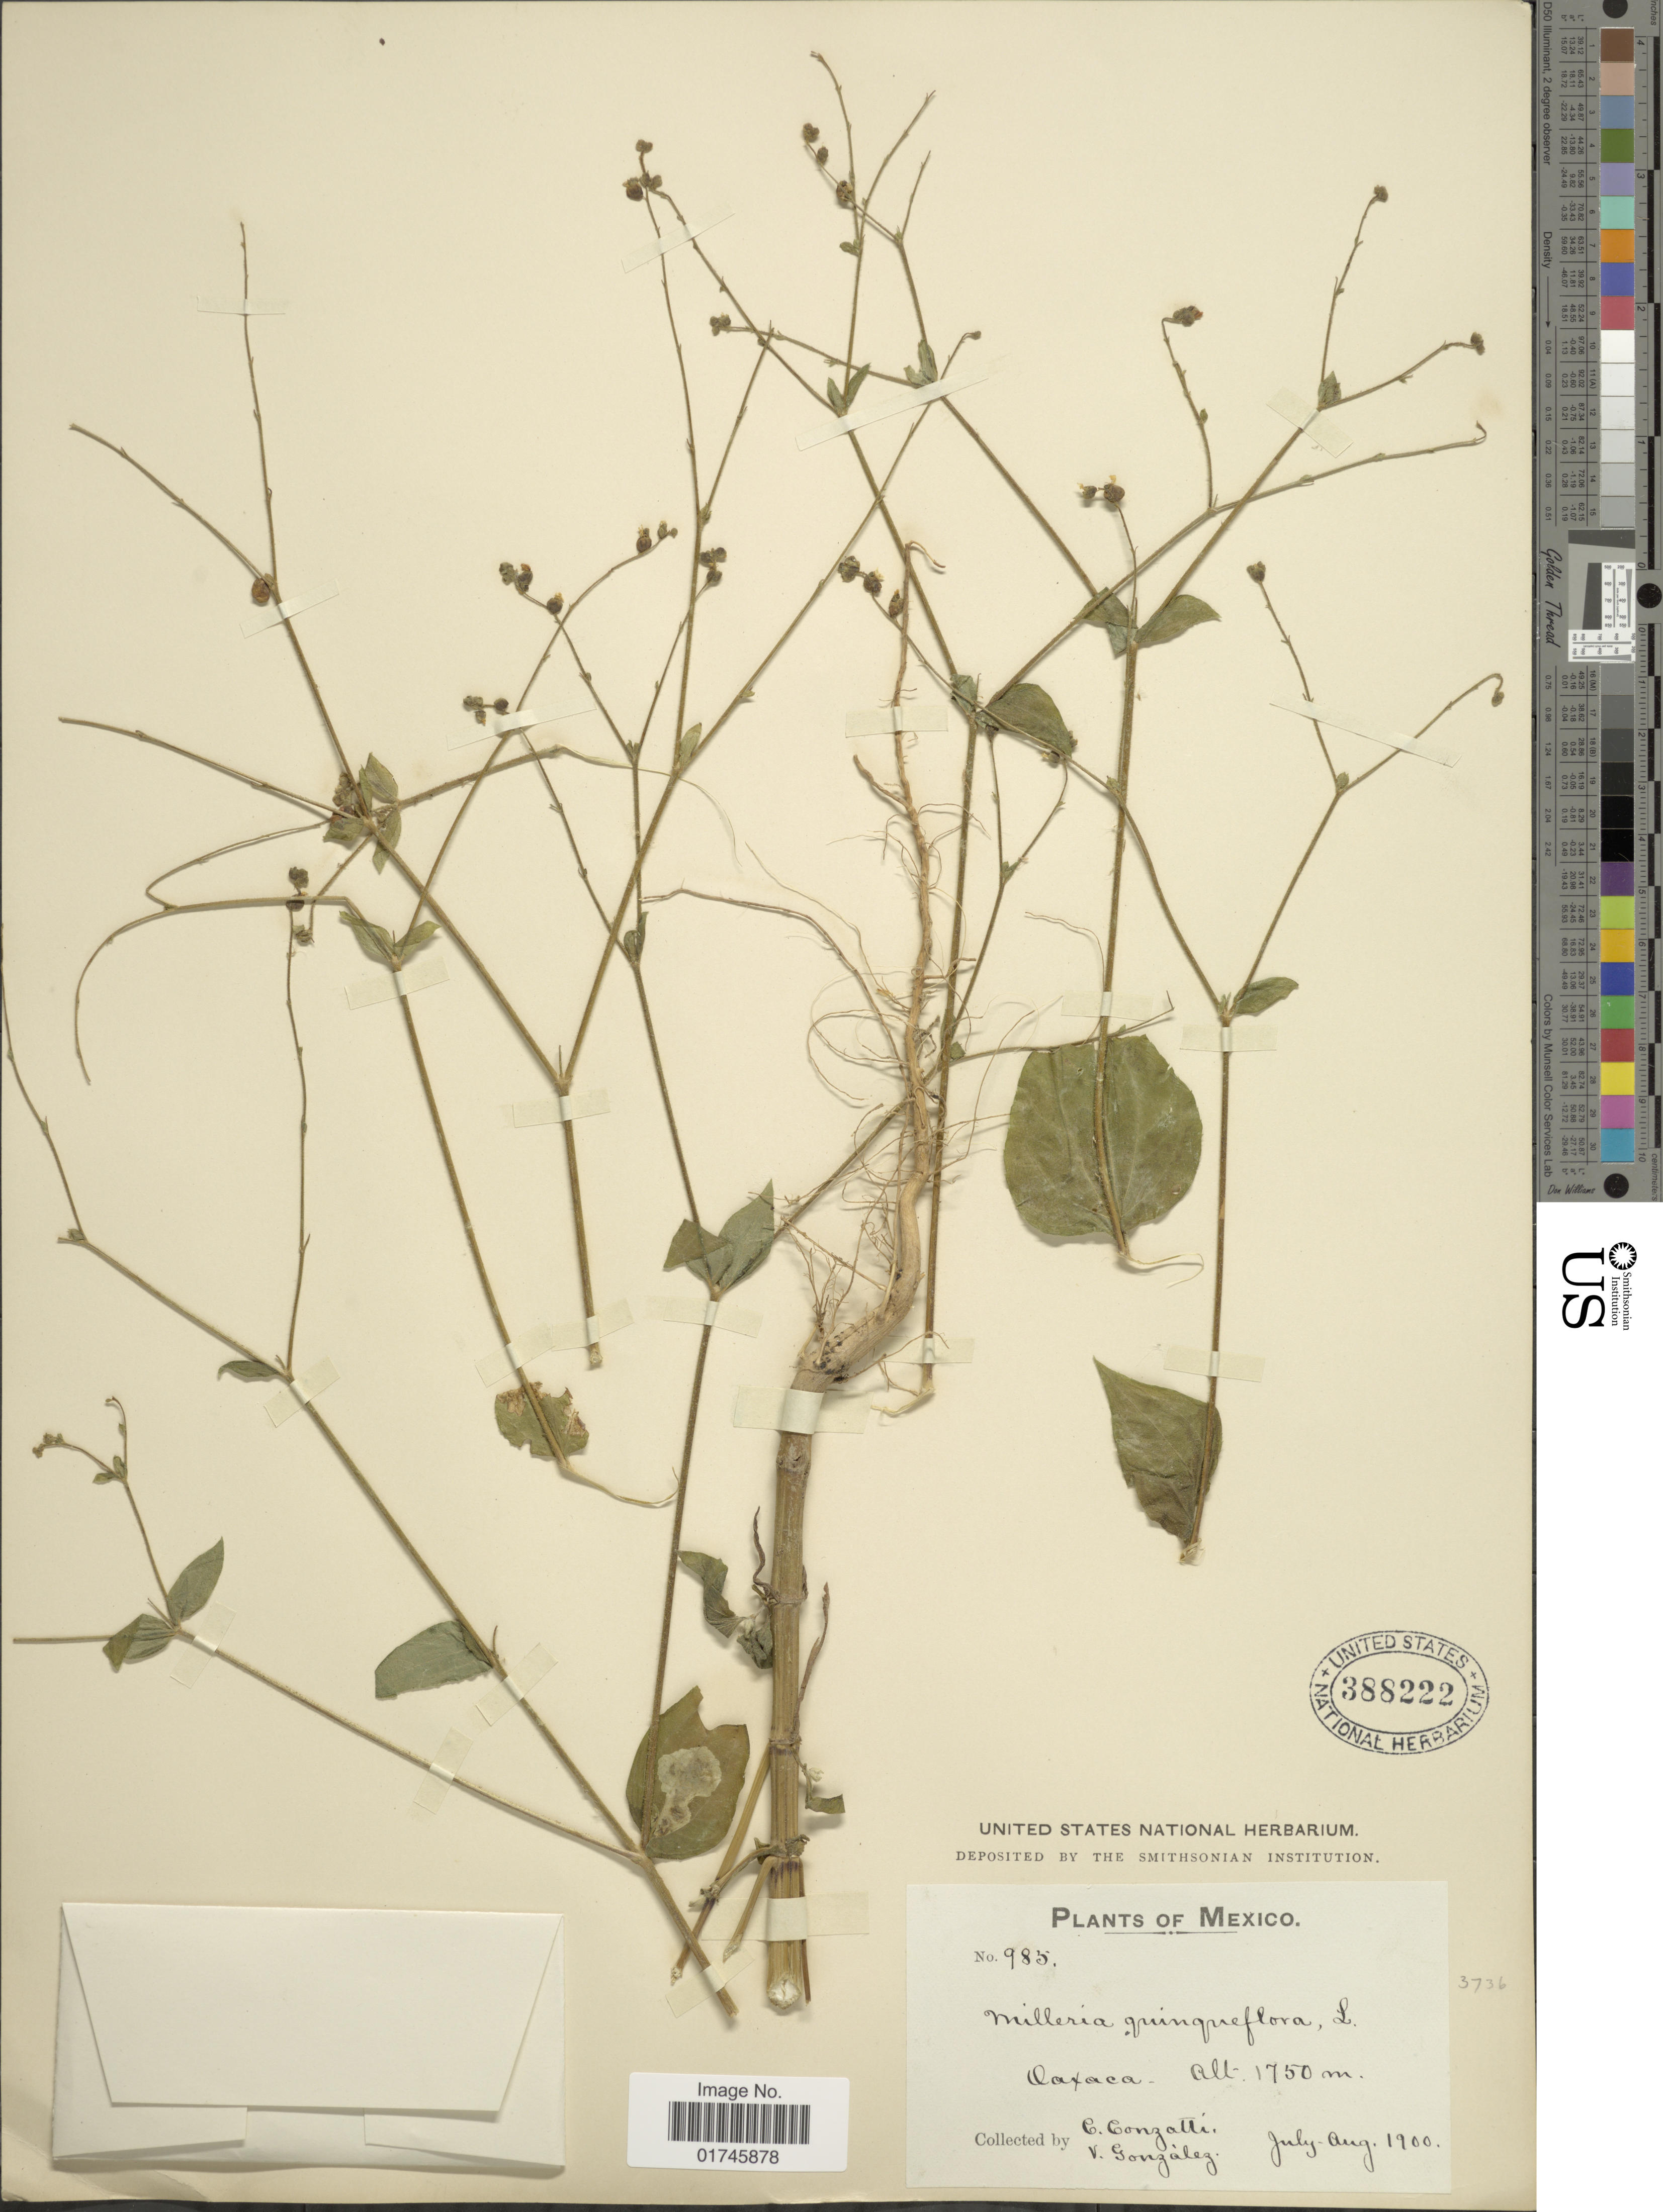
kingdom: Plantae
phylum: Tracheophyta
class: Magnoliopsida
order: Asterales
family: Asteraceae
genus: Milleria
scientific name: Milleria quinqueflora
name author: L.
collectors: C. Conzatti & V. González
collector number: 985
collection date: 1900-07/1900-08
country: Mexico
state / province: Oaxaca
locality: Oaxaca.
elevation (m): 1750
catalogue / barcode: US 388222